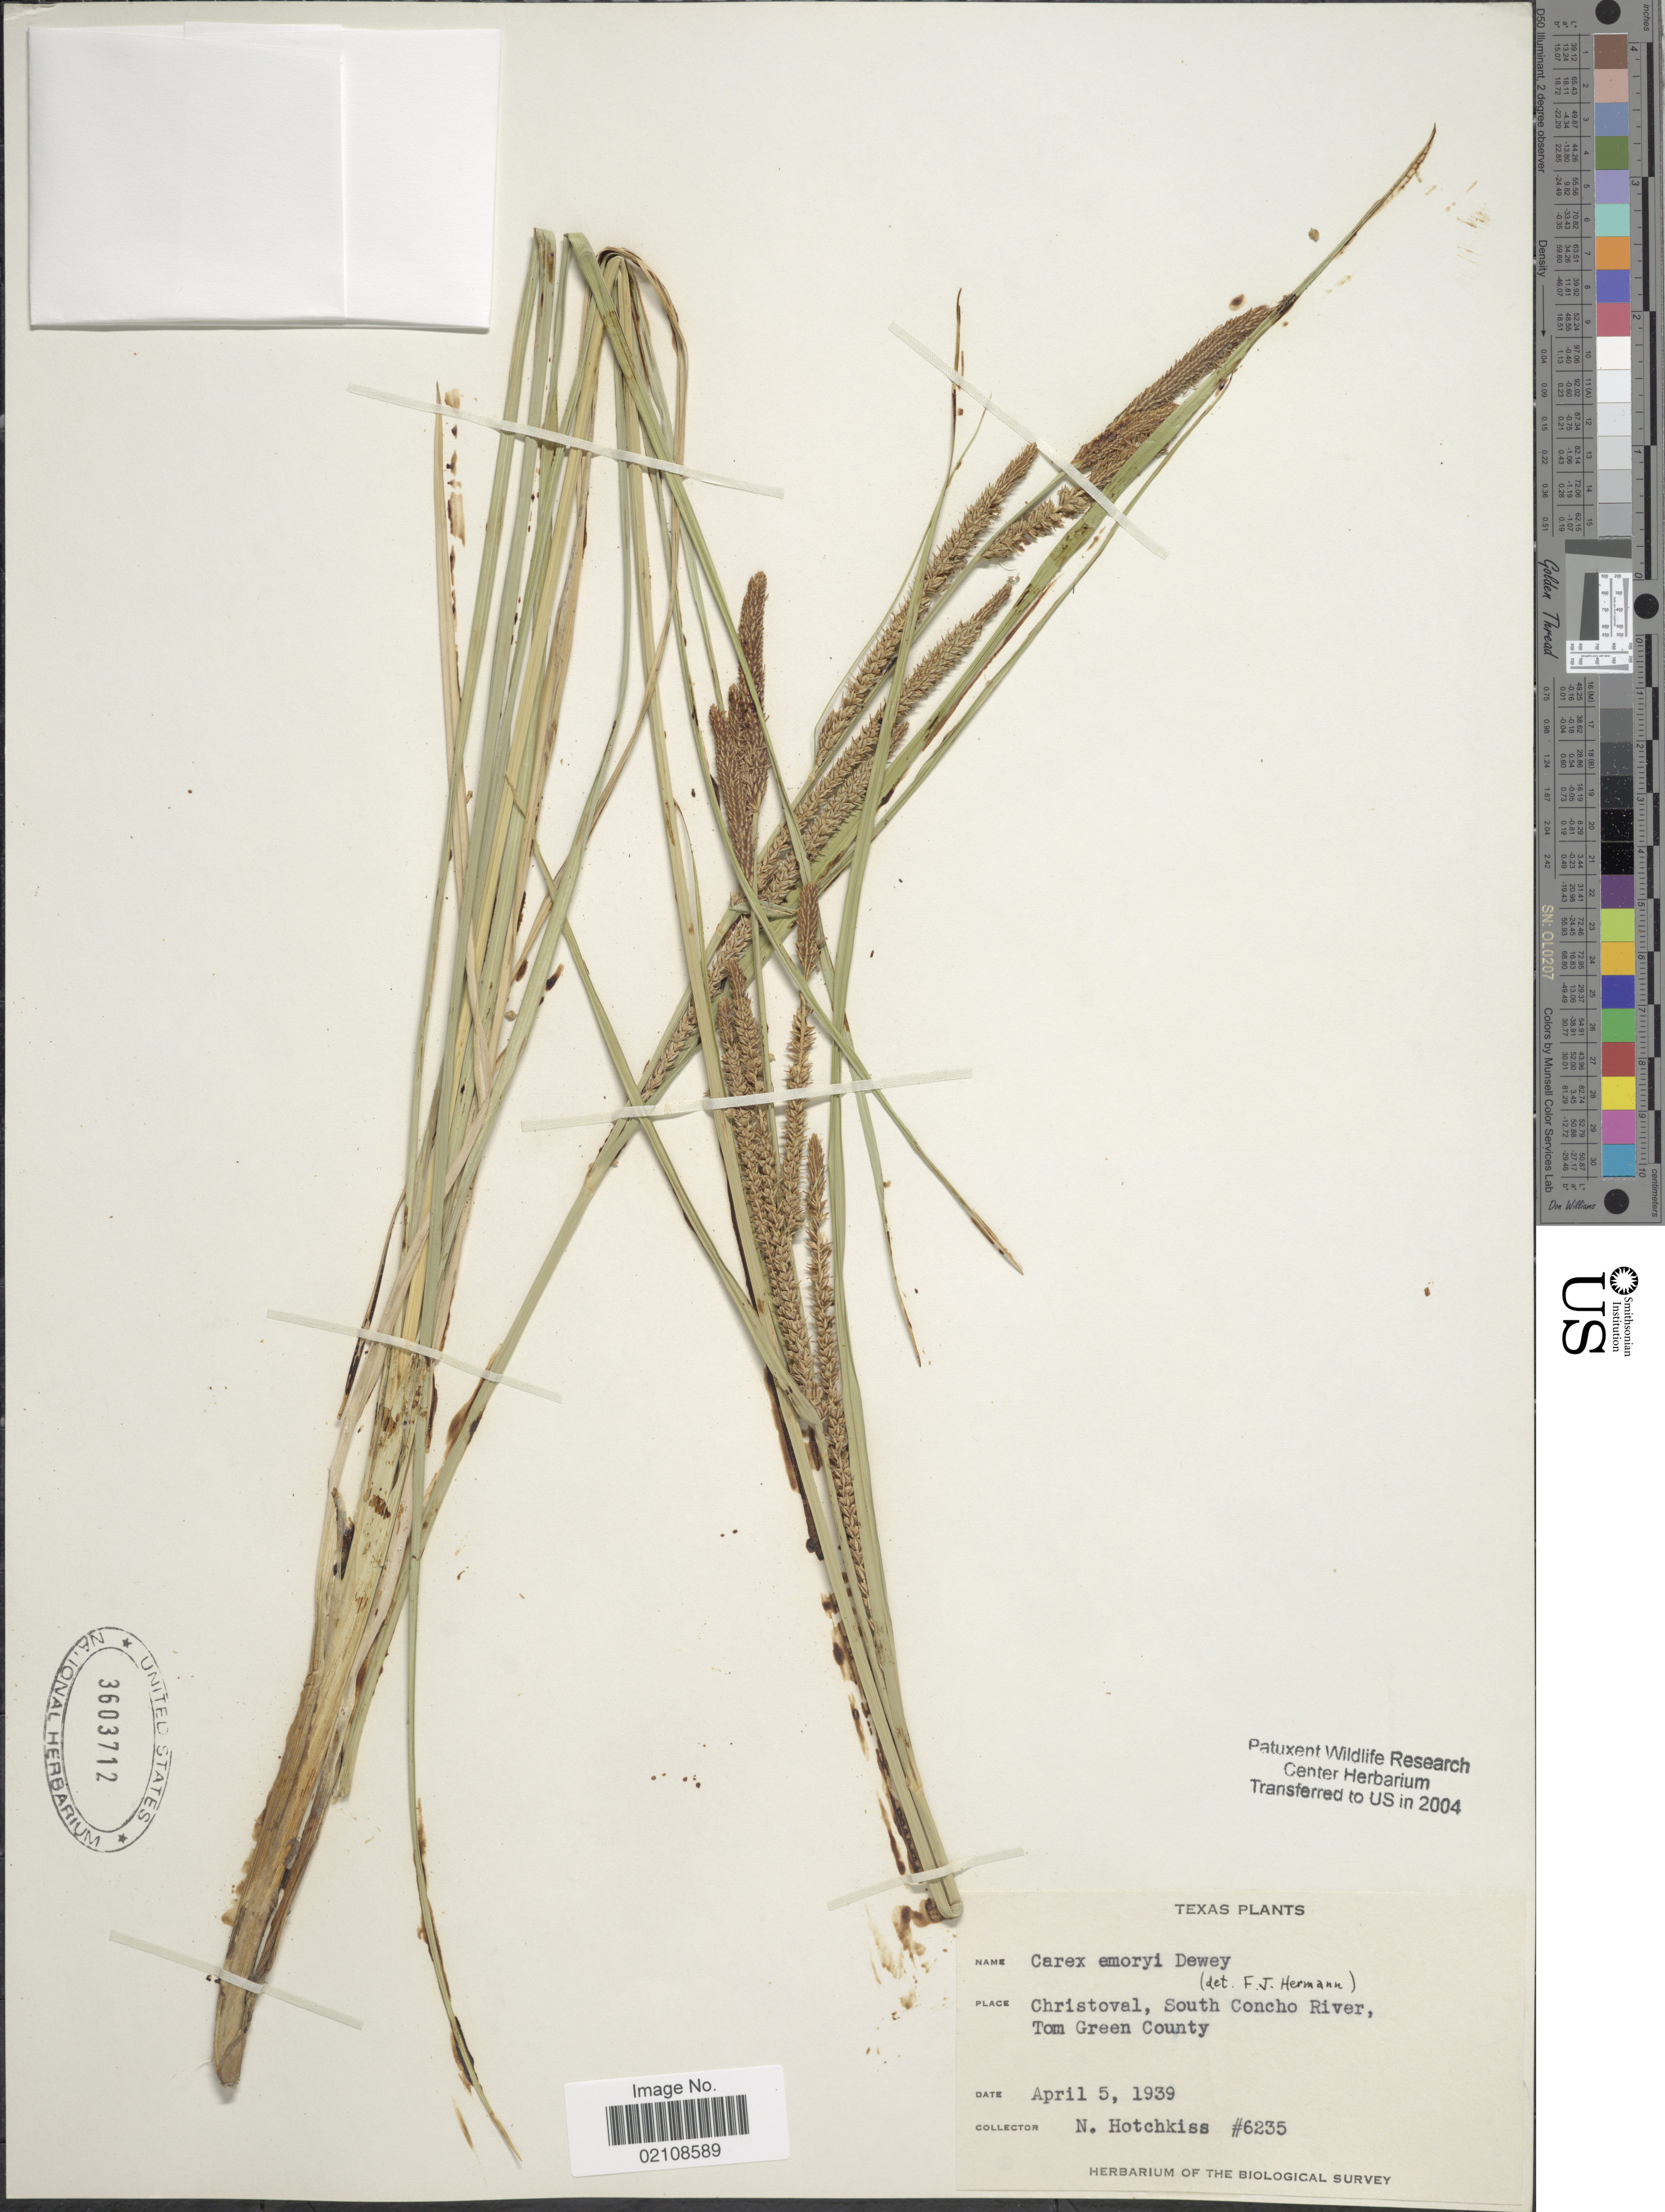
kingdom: Plantae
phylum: Tracheophyta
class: Liliopsida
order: Poales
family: Cyperaceae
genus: Carex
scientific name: Carex emoryi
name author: Dewey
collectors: N. Hotchkiss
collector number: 6235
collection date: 1939-04-05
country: United States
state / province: Texas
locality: Christoval, South Concho River, Tom Green County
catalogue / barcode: US 3603712